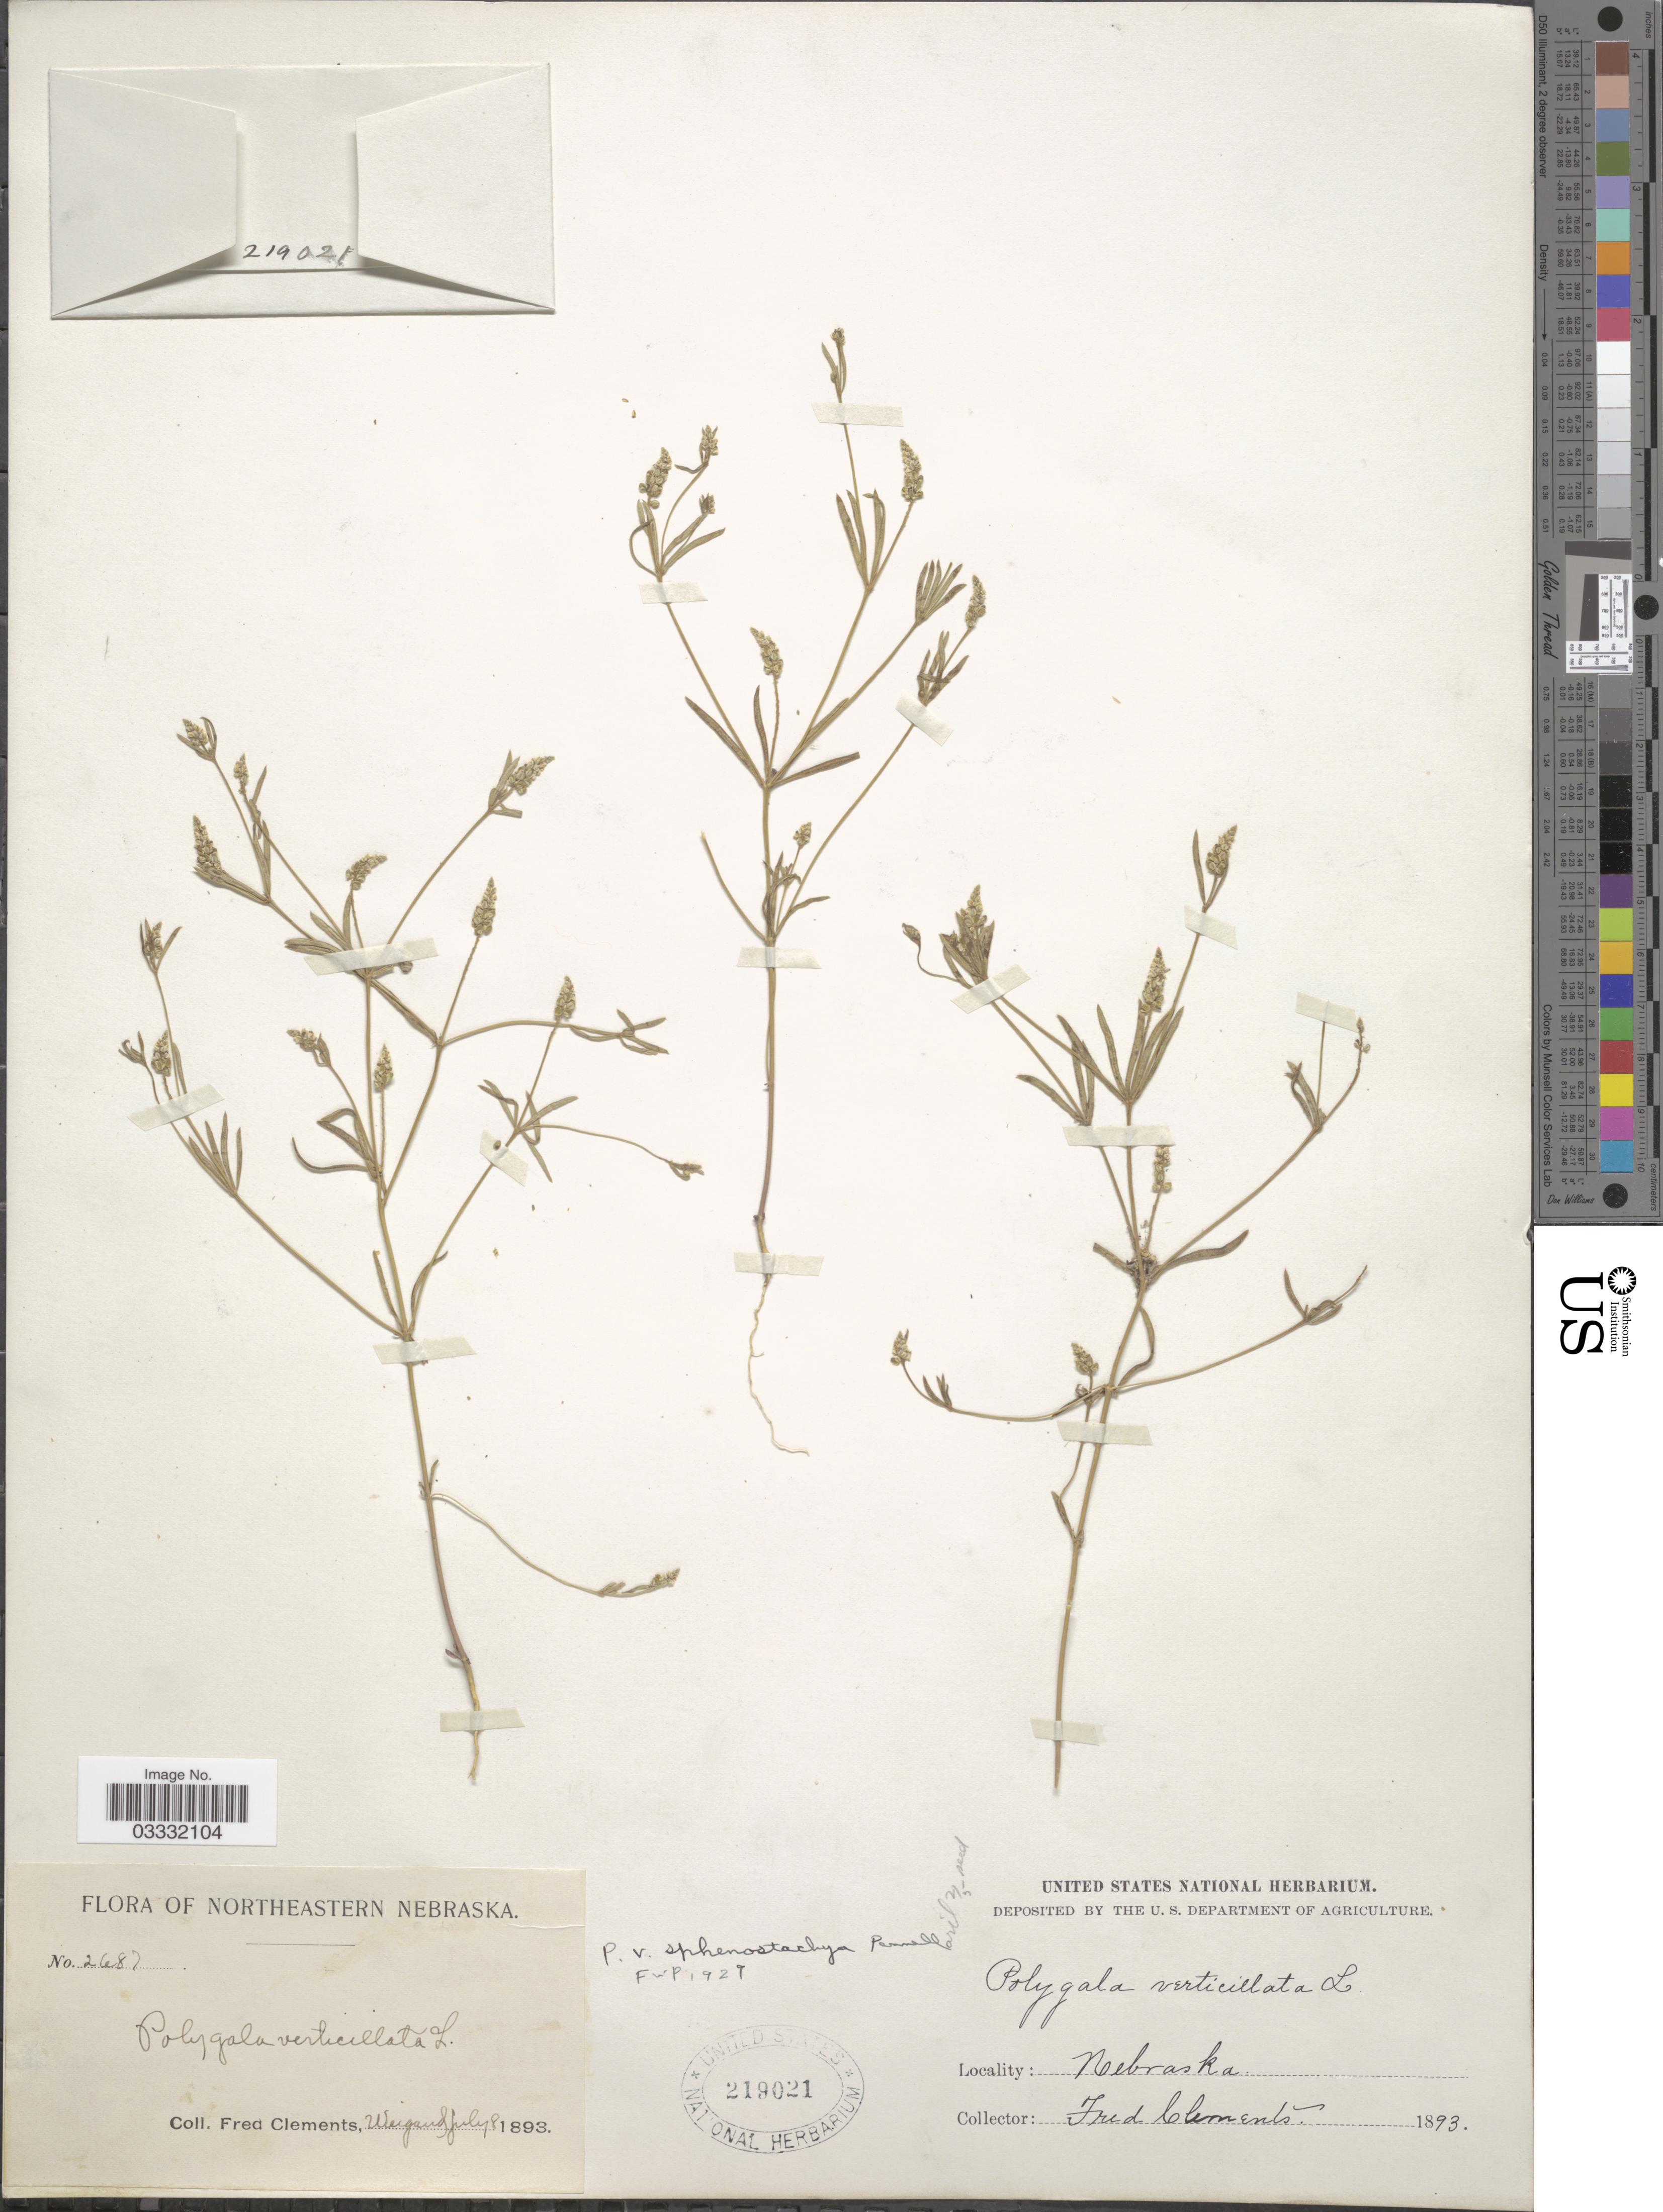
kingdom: Plantae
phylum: Tracheophyta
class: Magnoliopsida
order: Fabales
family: Polygalaceae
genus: Polygala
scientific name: Polygala verticillata var. sphenostachya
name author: Pennell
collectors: F. Clements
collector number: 2687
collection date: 1893-07-08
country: United States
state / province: Nebraska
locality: Northeastern Nebraska. Weigand [unsure placement].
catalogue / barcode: US 219021